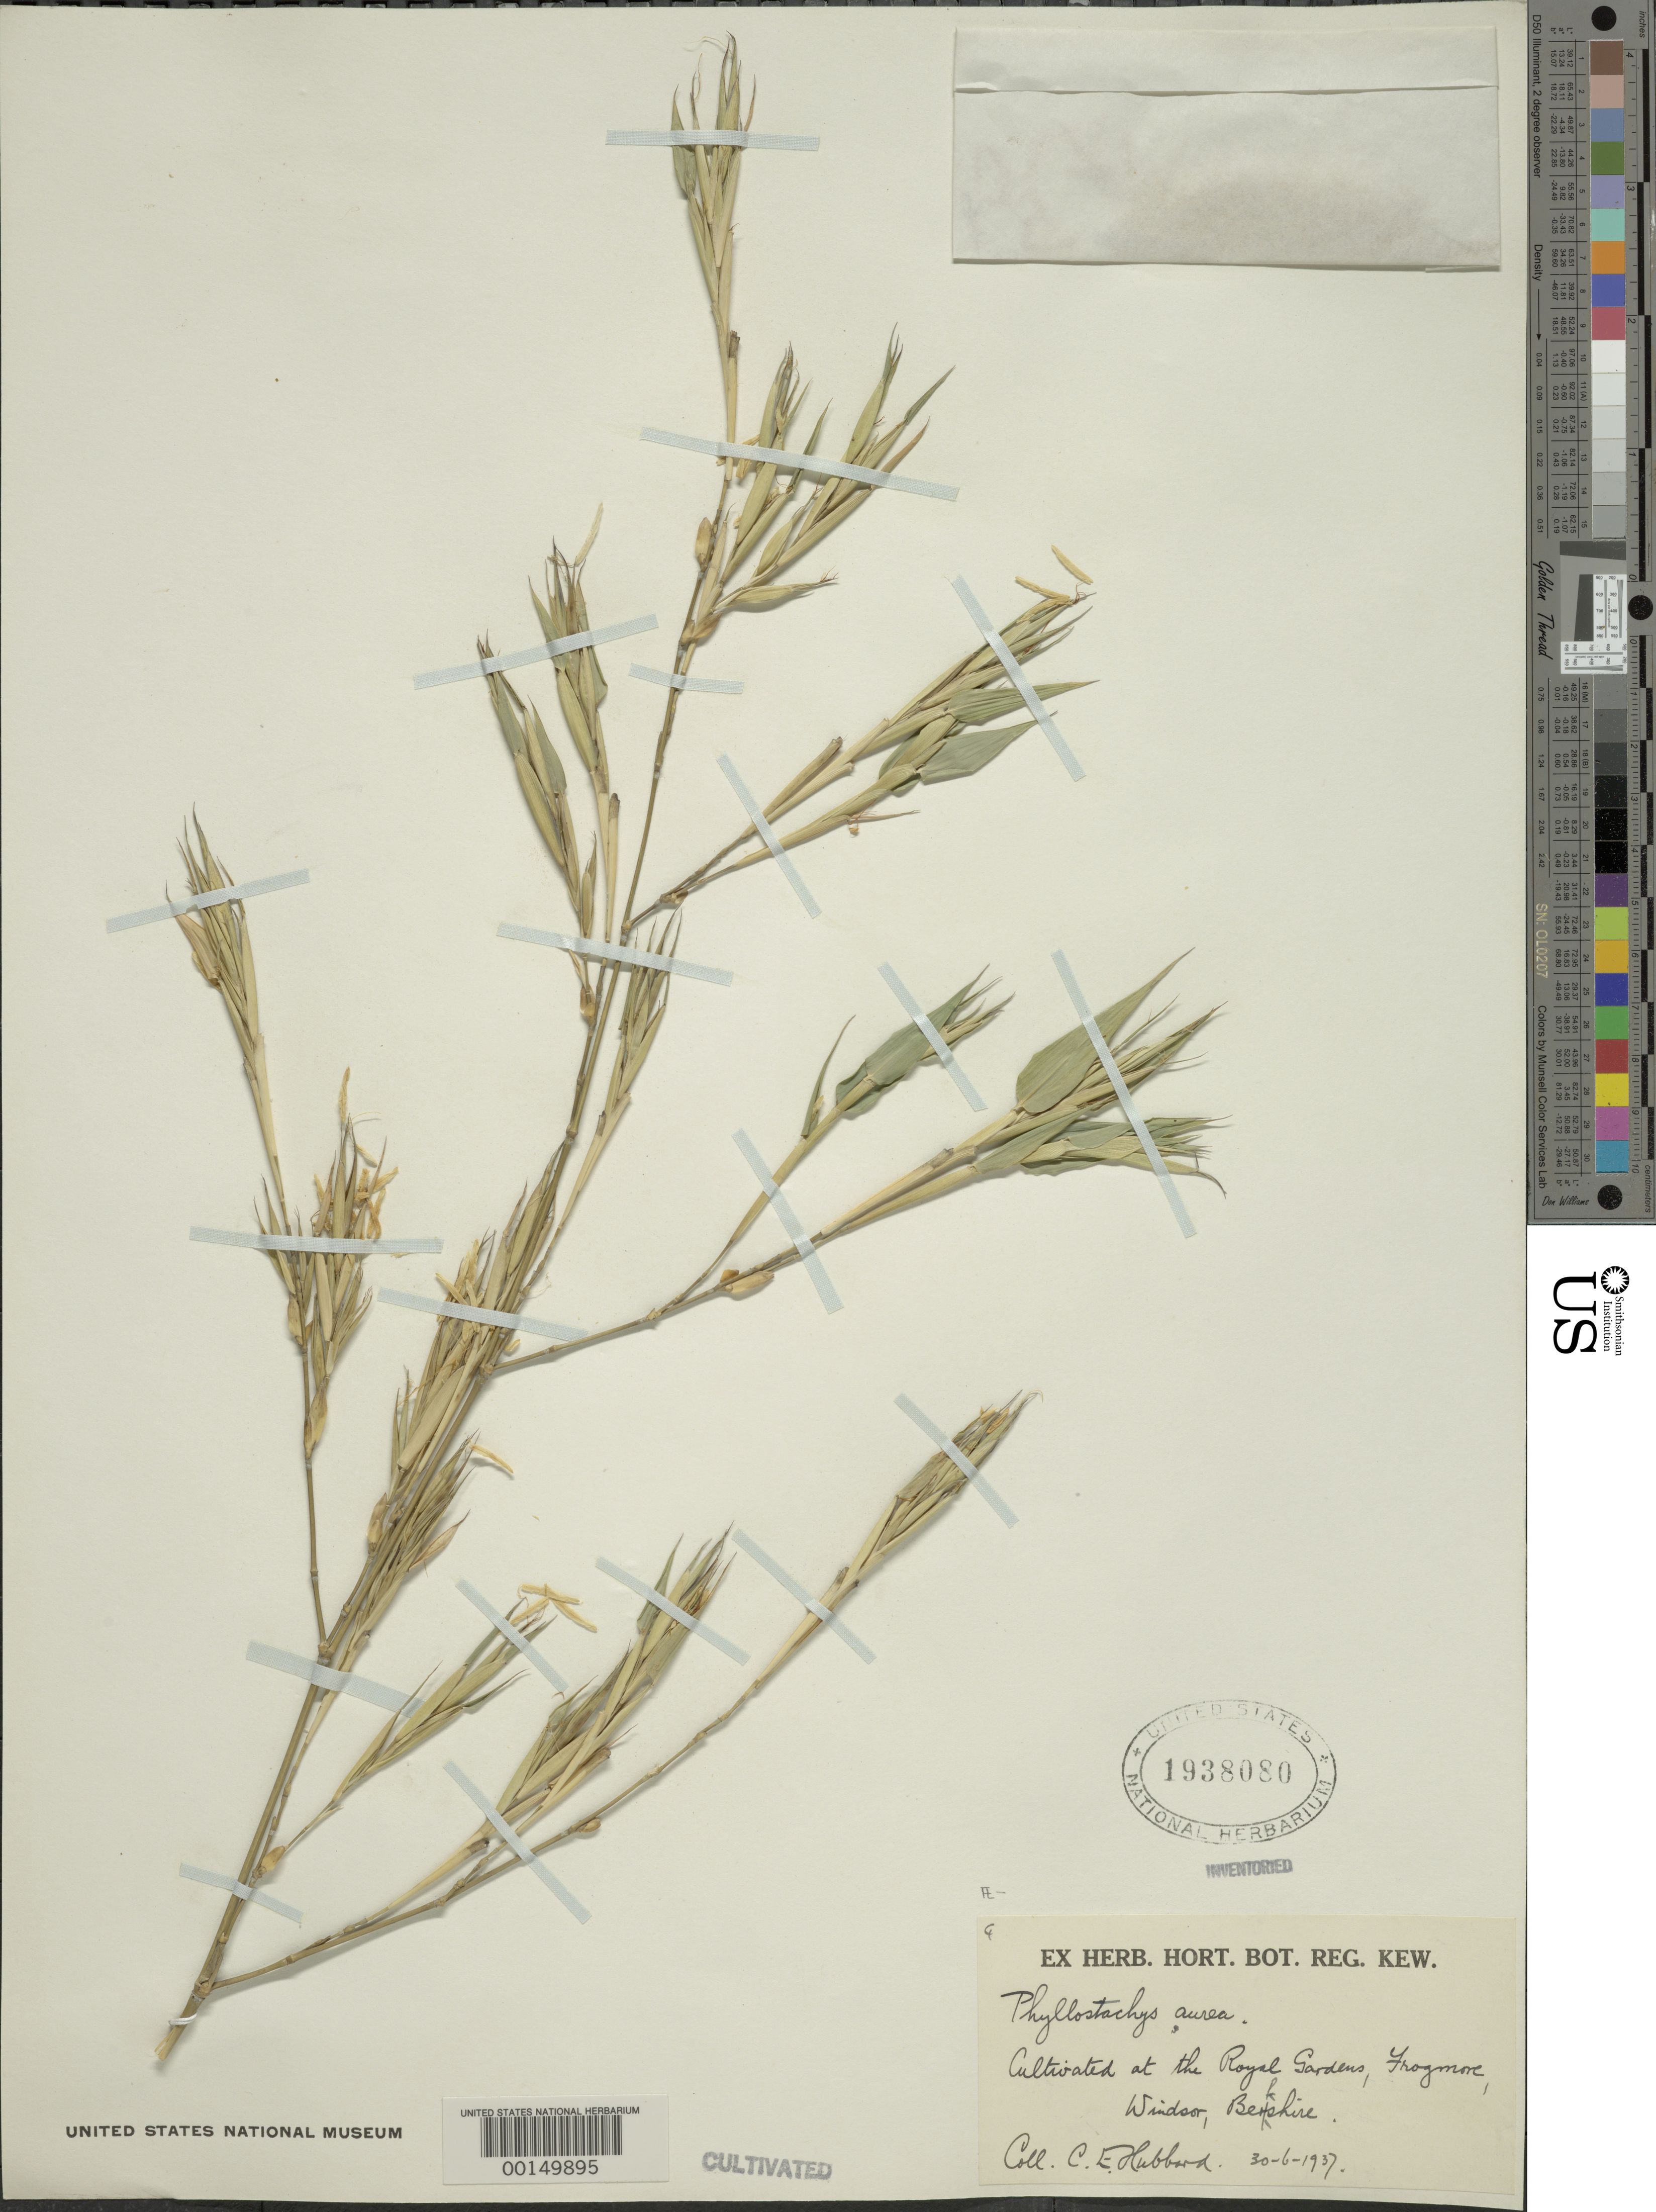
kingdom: Plantae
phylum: Tracheophyta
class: Liliopsida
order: Poales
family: Poaceae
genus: Phyllostachys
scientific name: Phyllostachys aurea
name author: Rivière & C. Rivière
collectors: C. E. Hubbard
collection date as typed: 30 Jun 1937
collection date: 1937-06-30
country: United Kingdom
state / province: England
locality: Royal gardens, frogmore, windsor, berkshire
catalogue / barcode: US 1938080